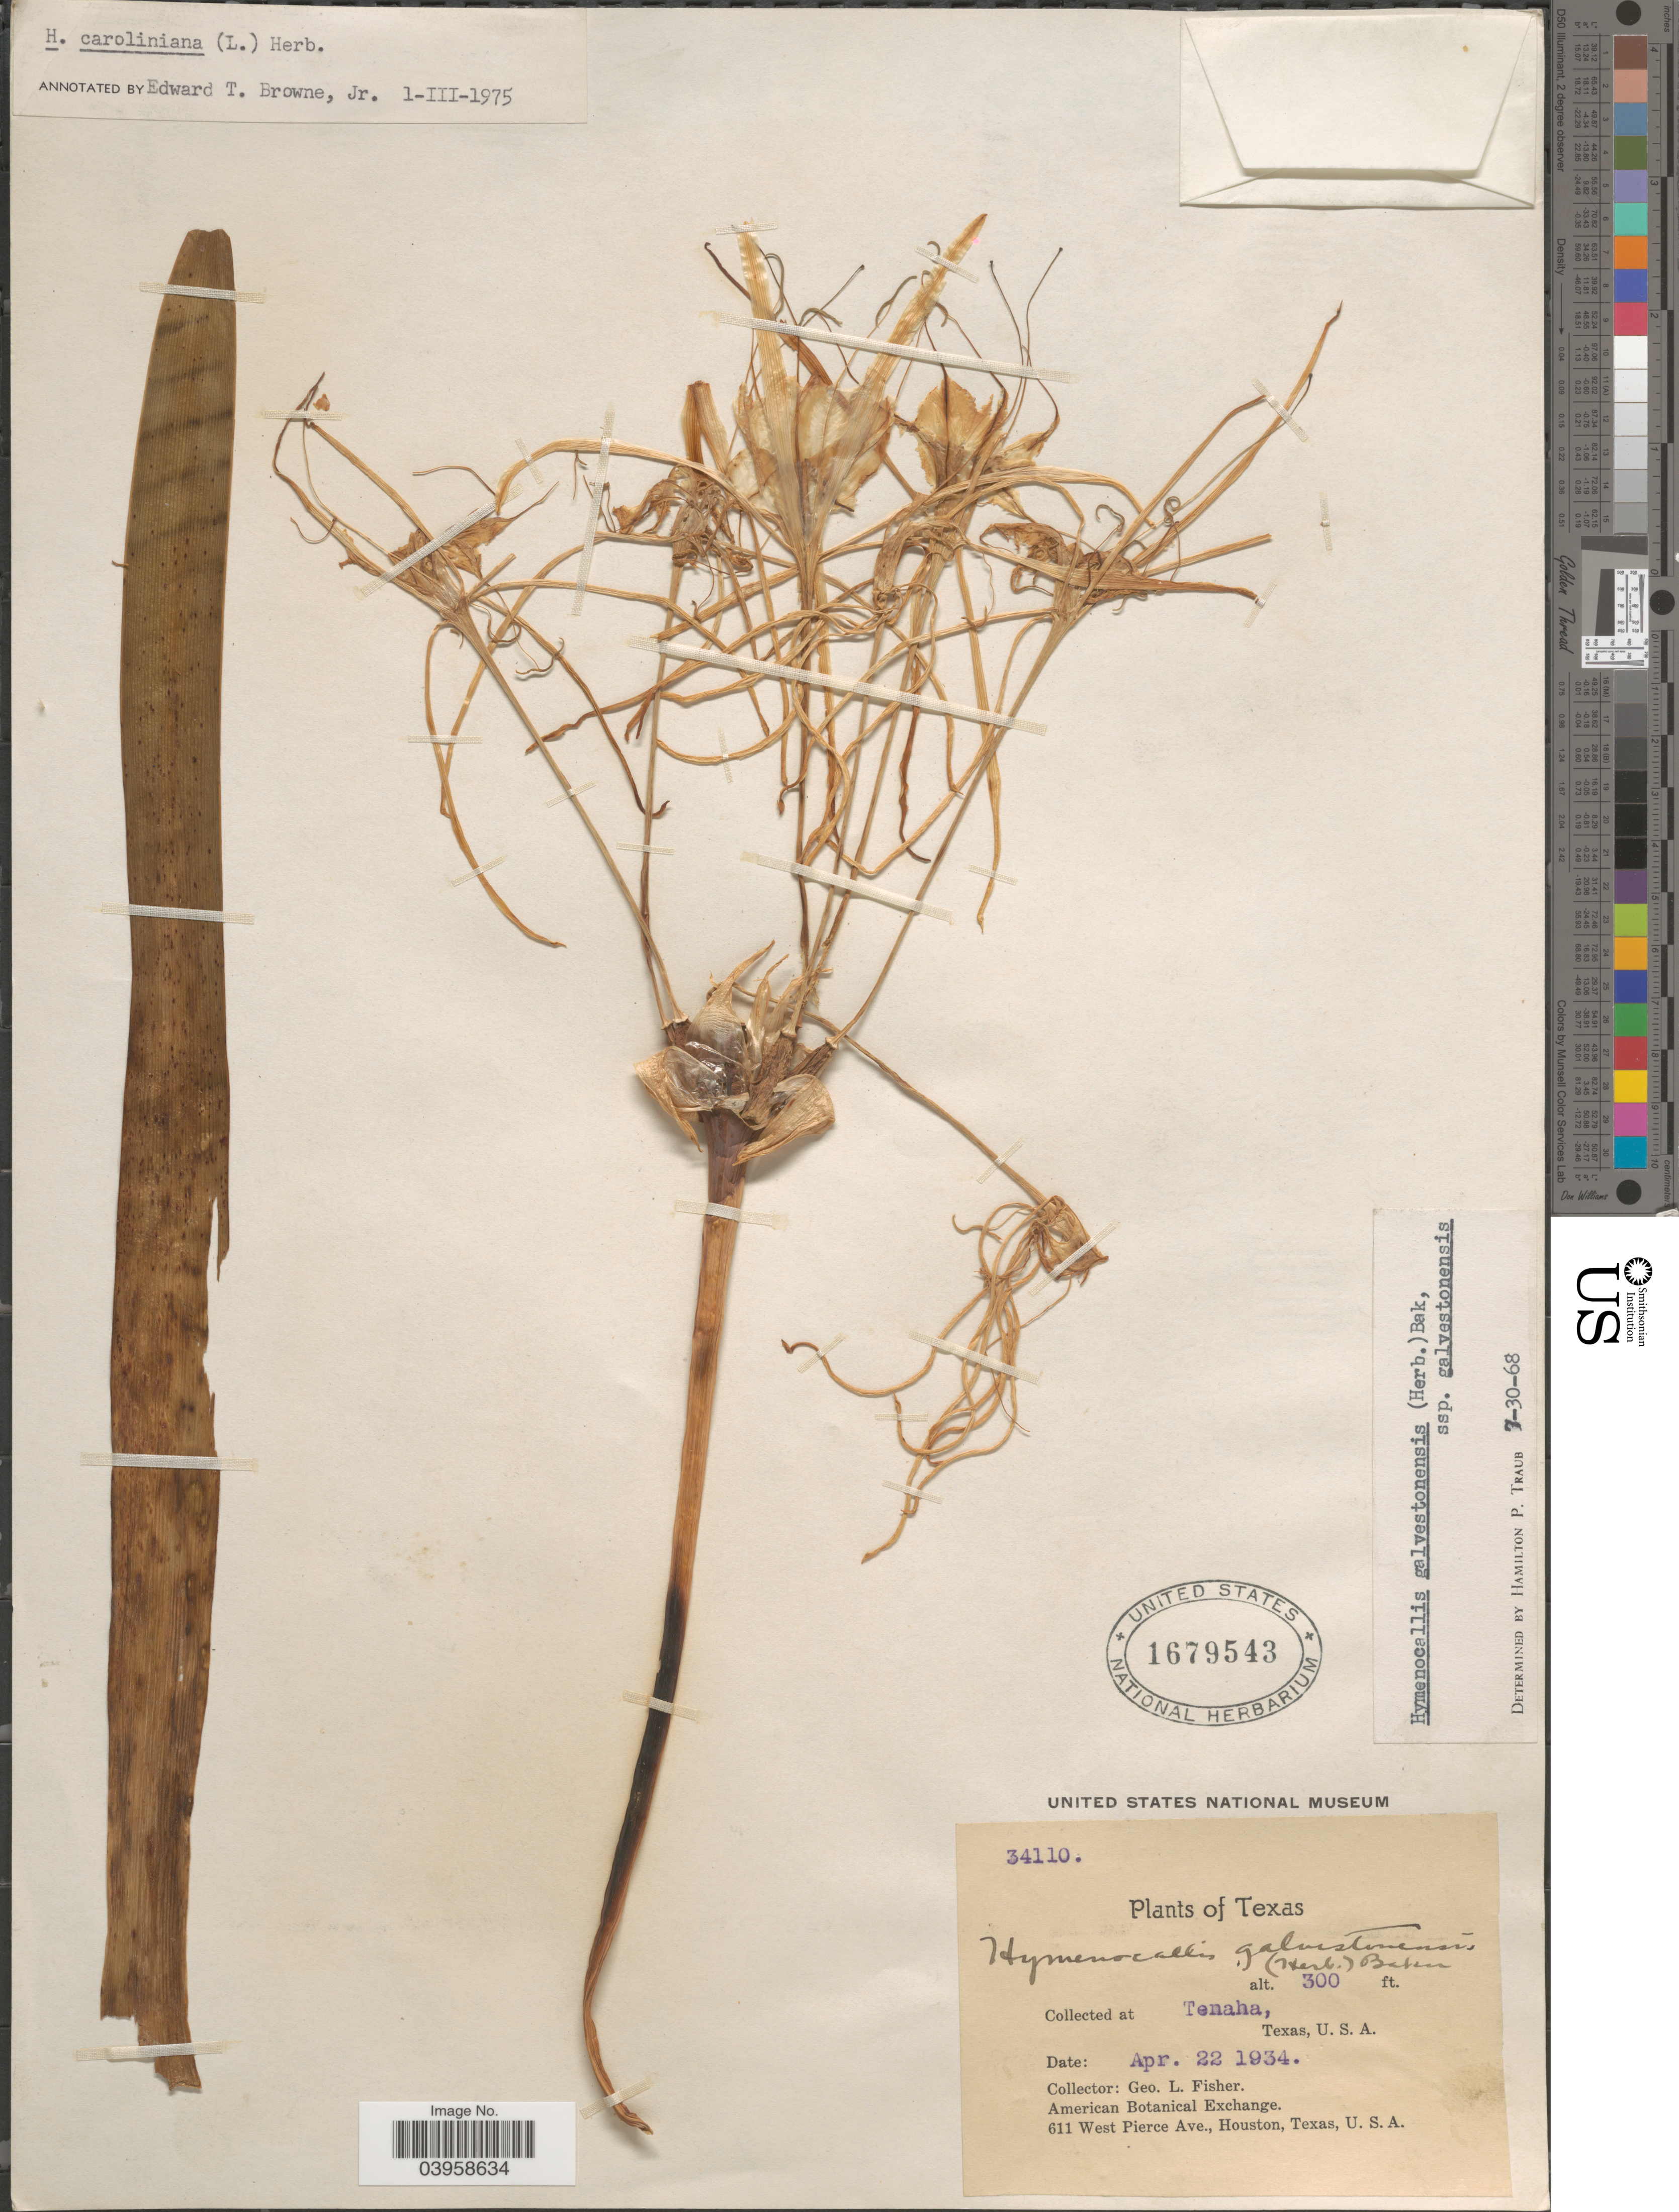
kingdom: Plantae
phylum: Tracheophyta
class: Liliopsida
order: Asparagales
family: Amaryllidaceae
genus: Hymenocallis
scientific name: Hymenocallis caroliniana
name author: (L.) Herb.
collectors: G. L. Fisher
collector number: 34110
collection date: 1934-04-22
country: United States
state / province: Texas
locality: Tenaha.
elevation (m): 91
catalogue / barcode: US 1679543